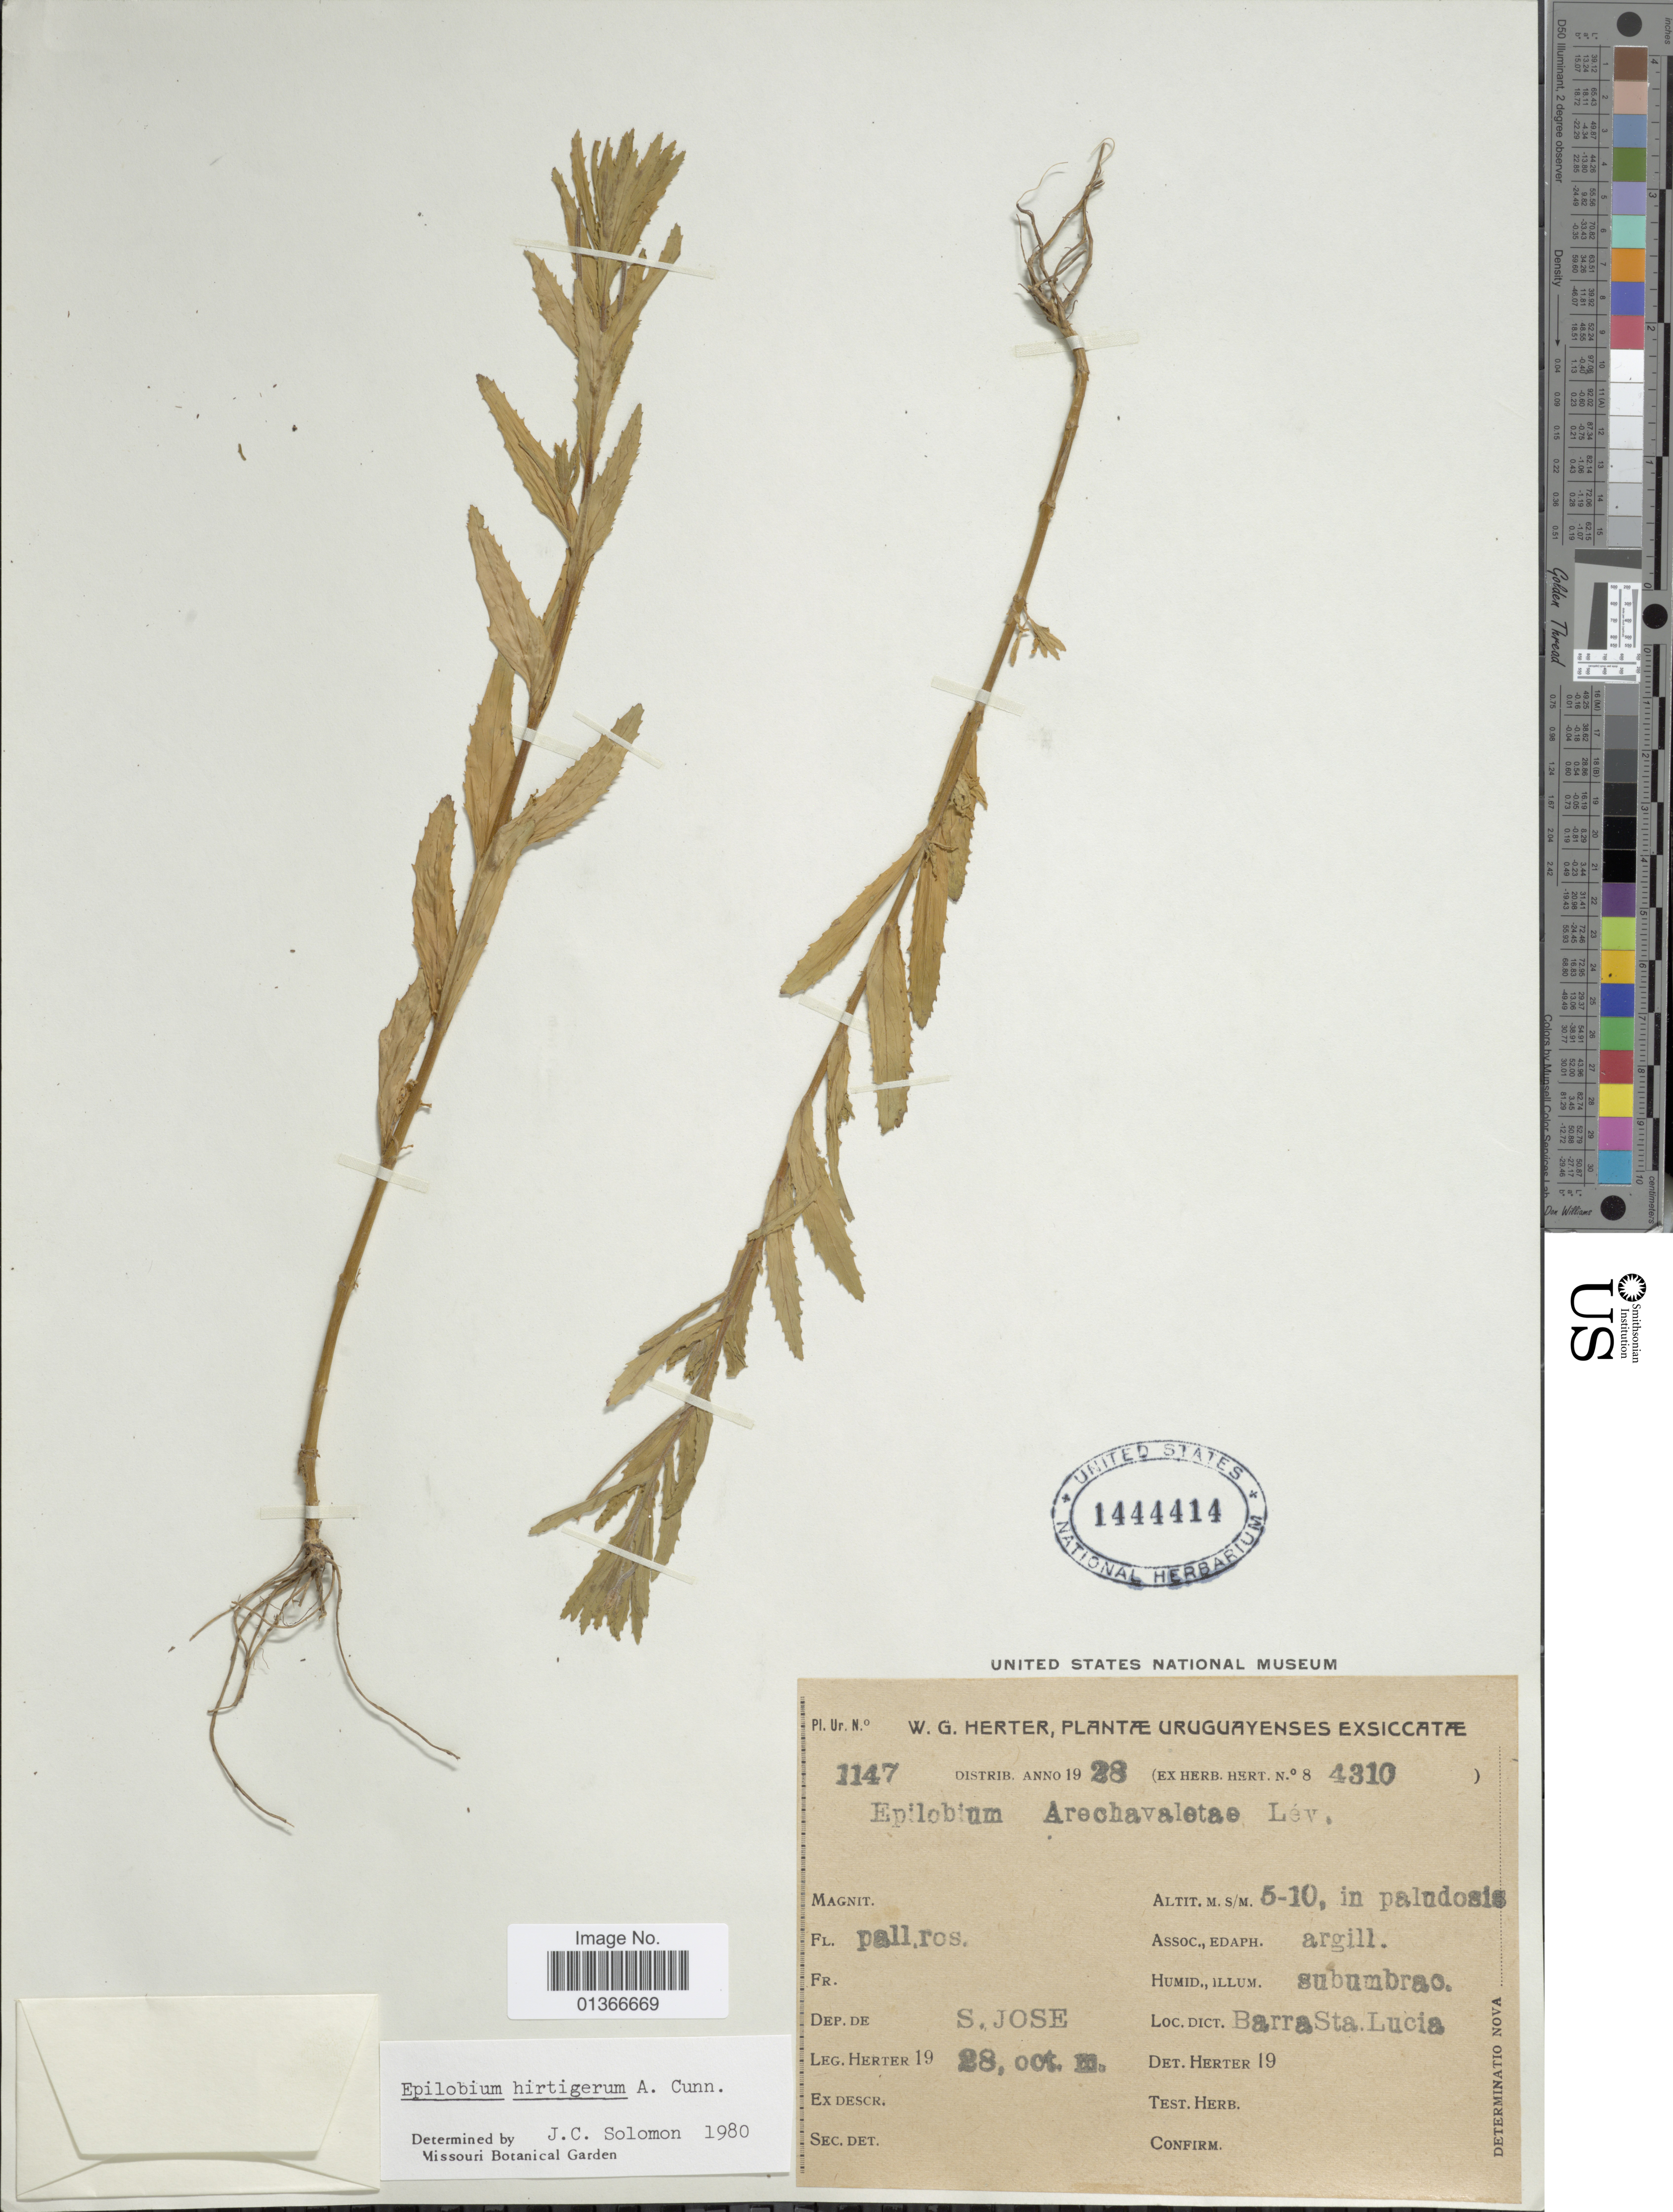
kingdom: Plantae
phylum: Tracheophyta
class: Magnoliopsida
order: Myrtales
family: Onagraceae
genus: Epilobium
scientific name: Epilobium hirtigerum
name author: A. Cunn.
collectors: W. G. Herter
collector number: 1147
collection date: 1928-10-28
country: Uruguay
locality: Dep. de S. Jose. Barra Sta. Lucia.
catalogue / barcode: US 1444414